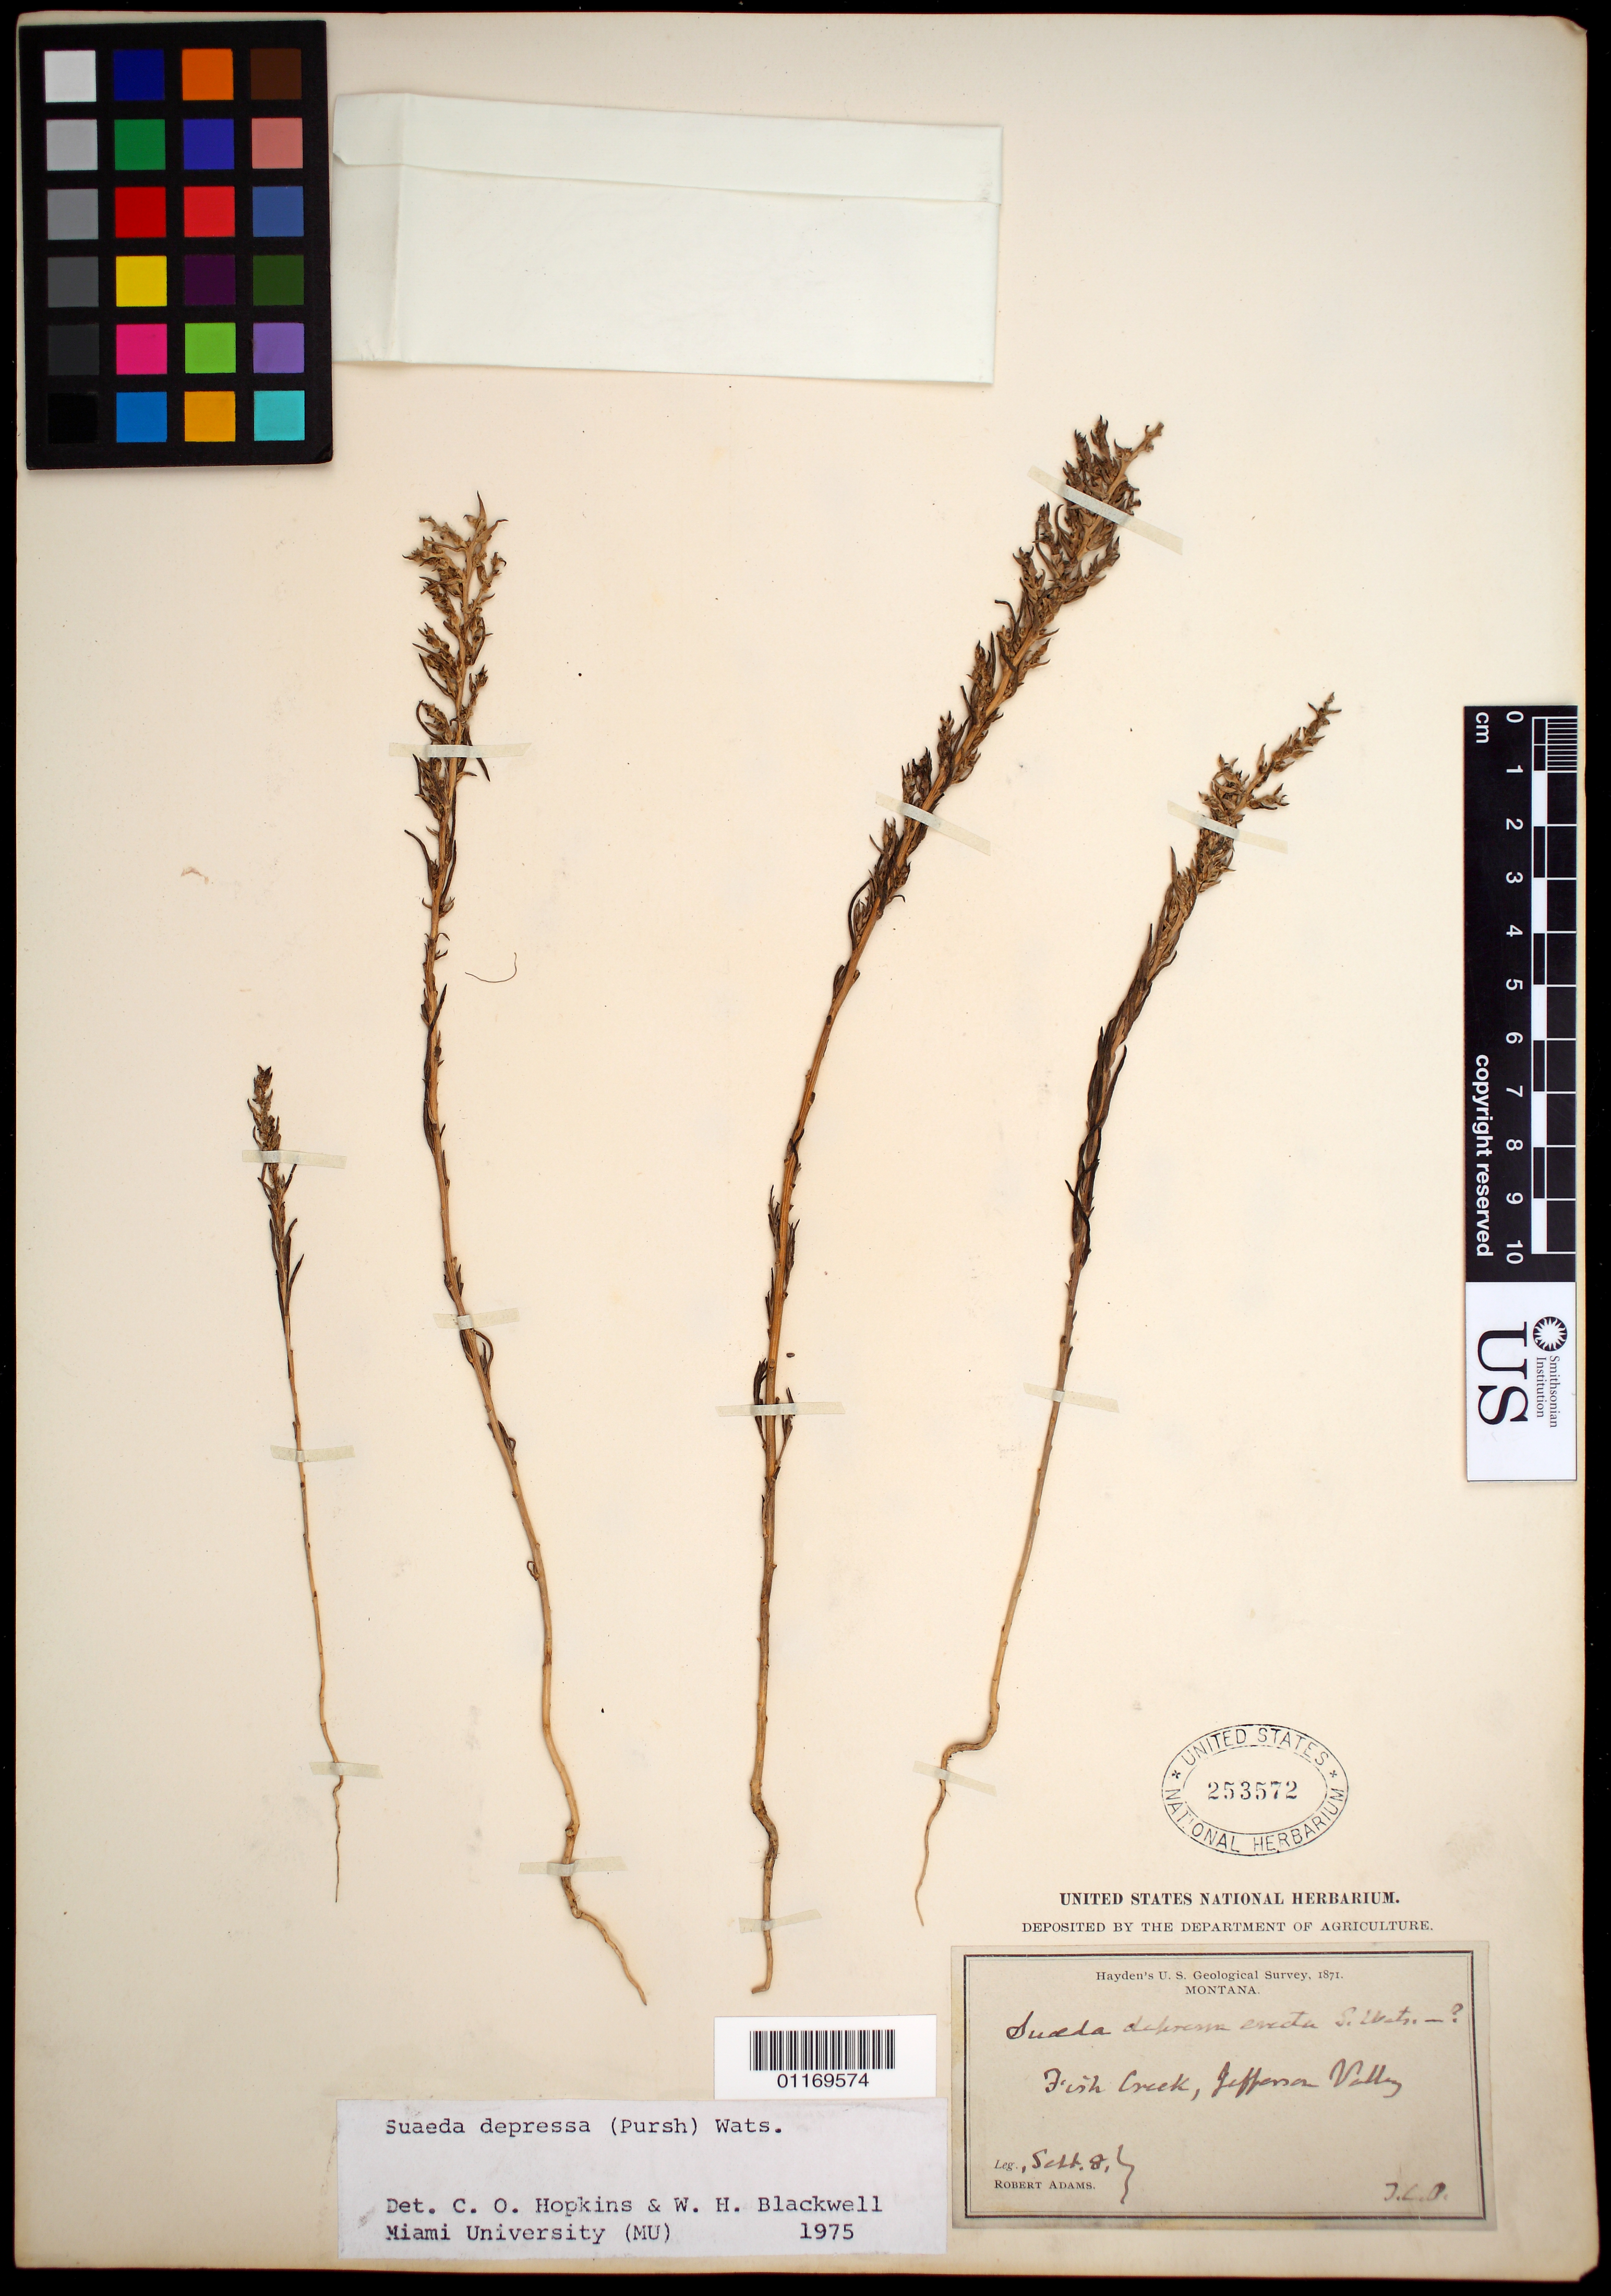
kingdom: Plantae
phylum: Tracheophyta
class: Magnoliopsida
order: Caryophyllales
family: Amaranthaceae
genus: Suaeda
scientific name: Suaeda depressa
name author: (Pursh) S. Watson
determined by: Hopkins, C. O.; Blackwell, W. H.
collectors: R. Adams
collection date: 1871-09-08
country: United States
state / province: Montana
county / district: Jefferson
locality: Fish Creek, Jefferson Valley.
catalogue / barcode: US 253572